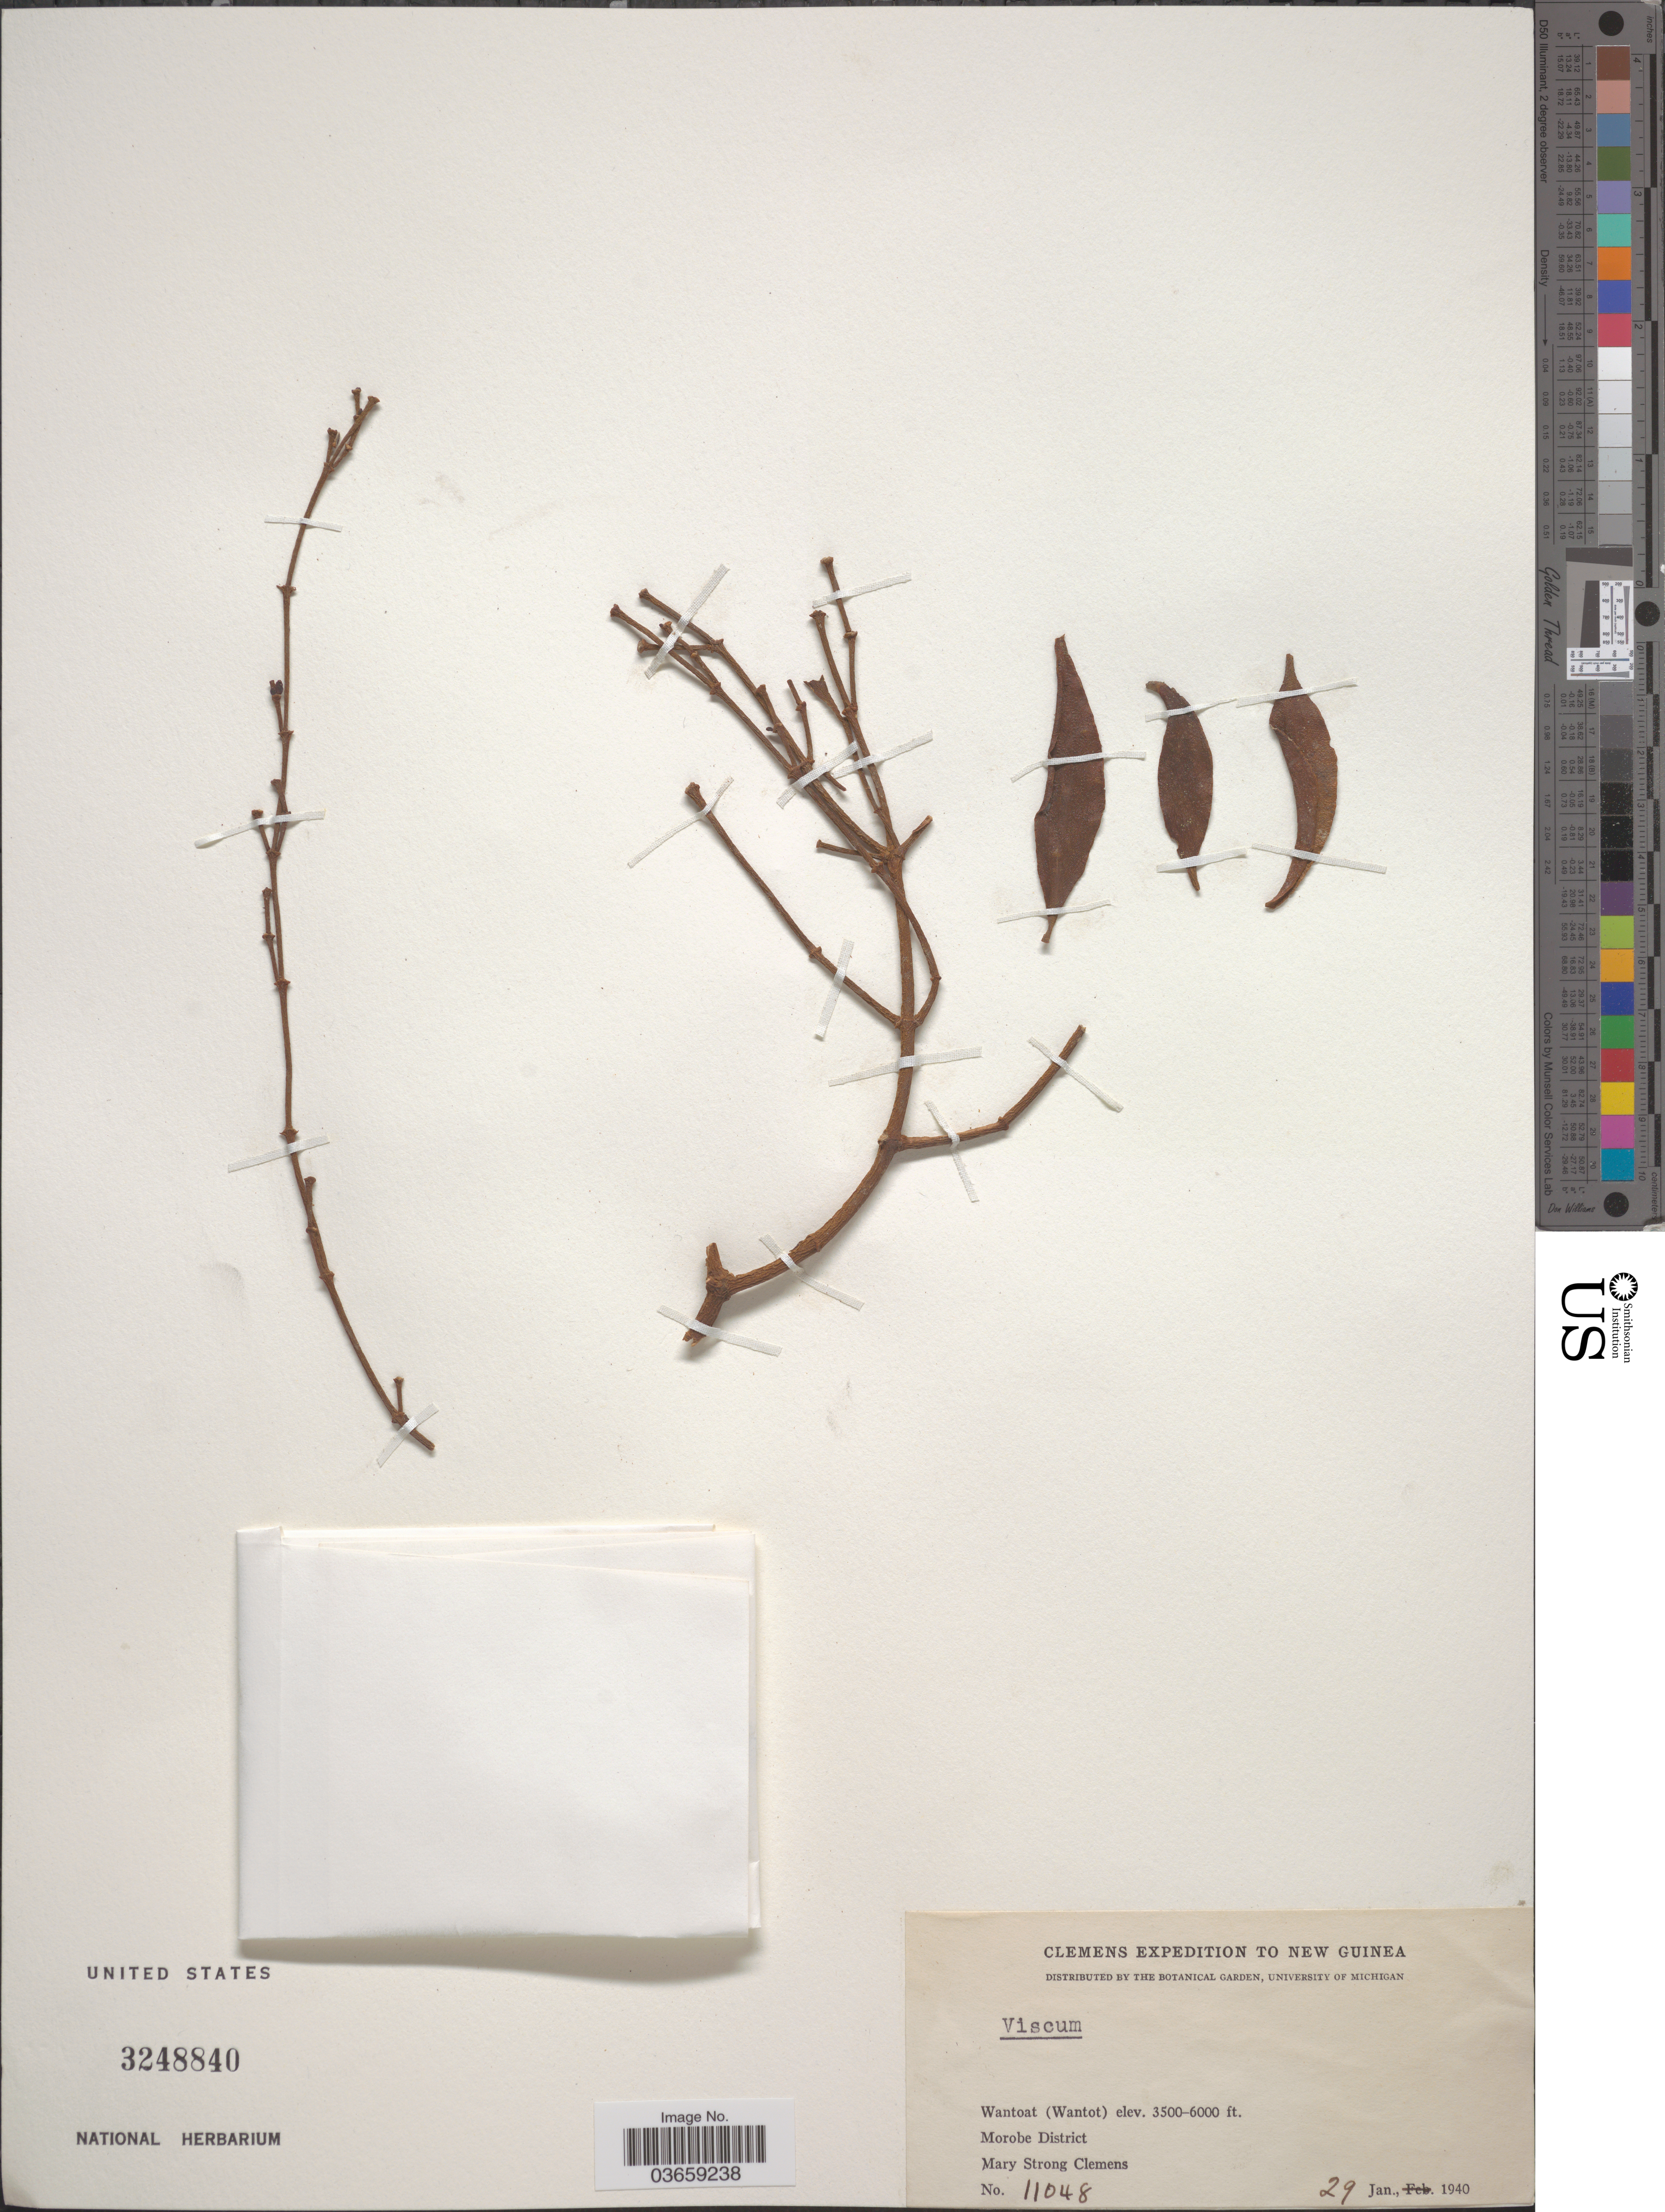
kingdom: Plantae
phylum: Tracheophyta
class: Magnoliopsida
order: Santalales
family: Viscaceae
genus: Viscum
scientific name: Viscum sp.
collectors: M. S. Clemens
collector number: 11048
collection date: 1940-01-29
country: Papua New Guinea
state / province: Morobe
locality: New Guinea. Wantoat (Wantot). Morobe District.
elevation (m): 1067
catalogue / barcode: US 3248840